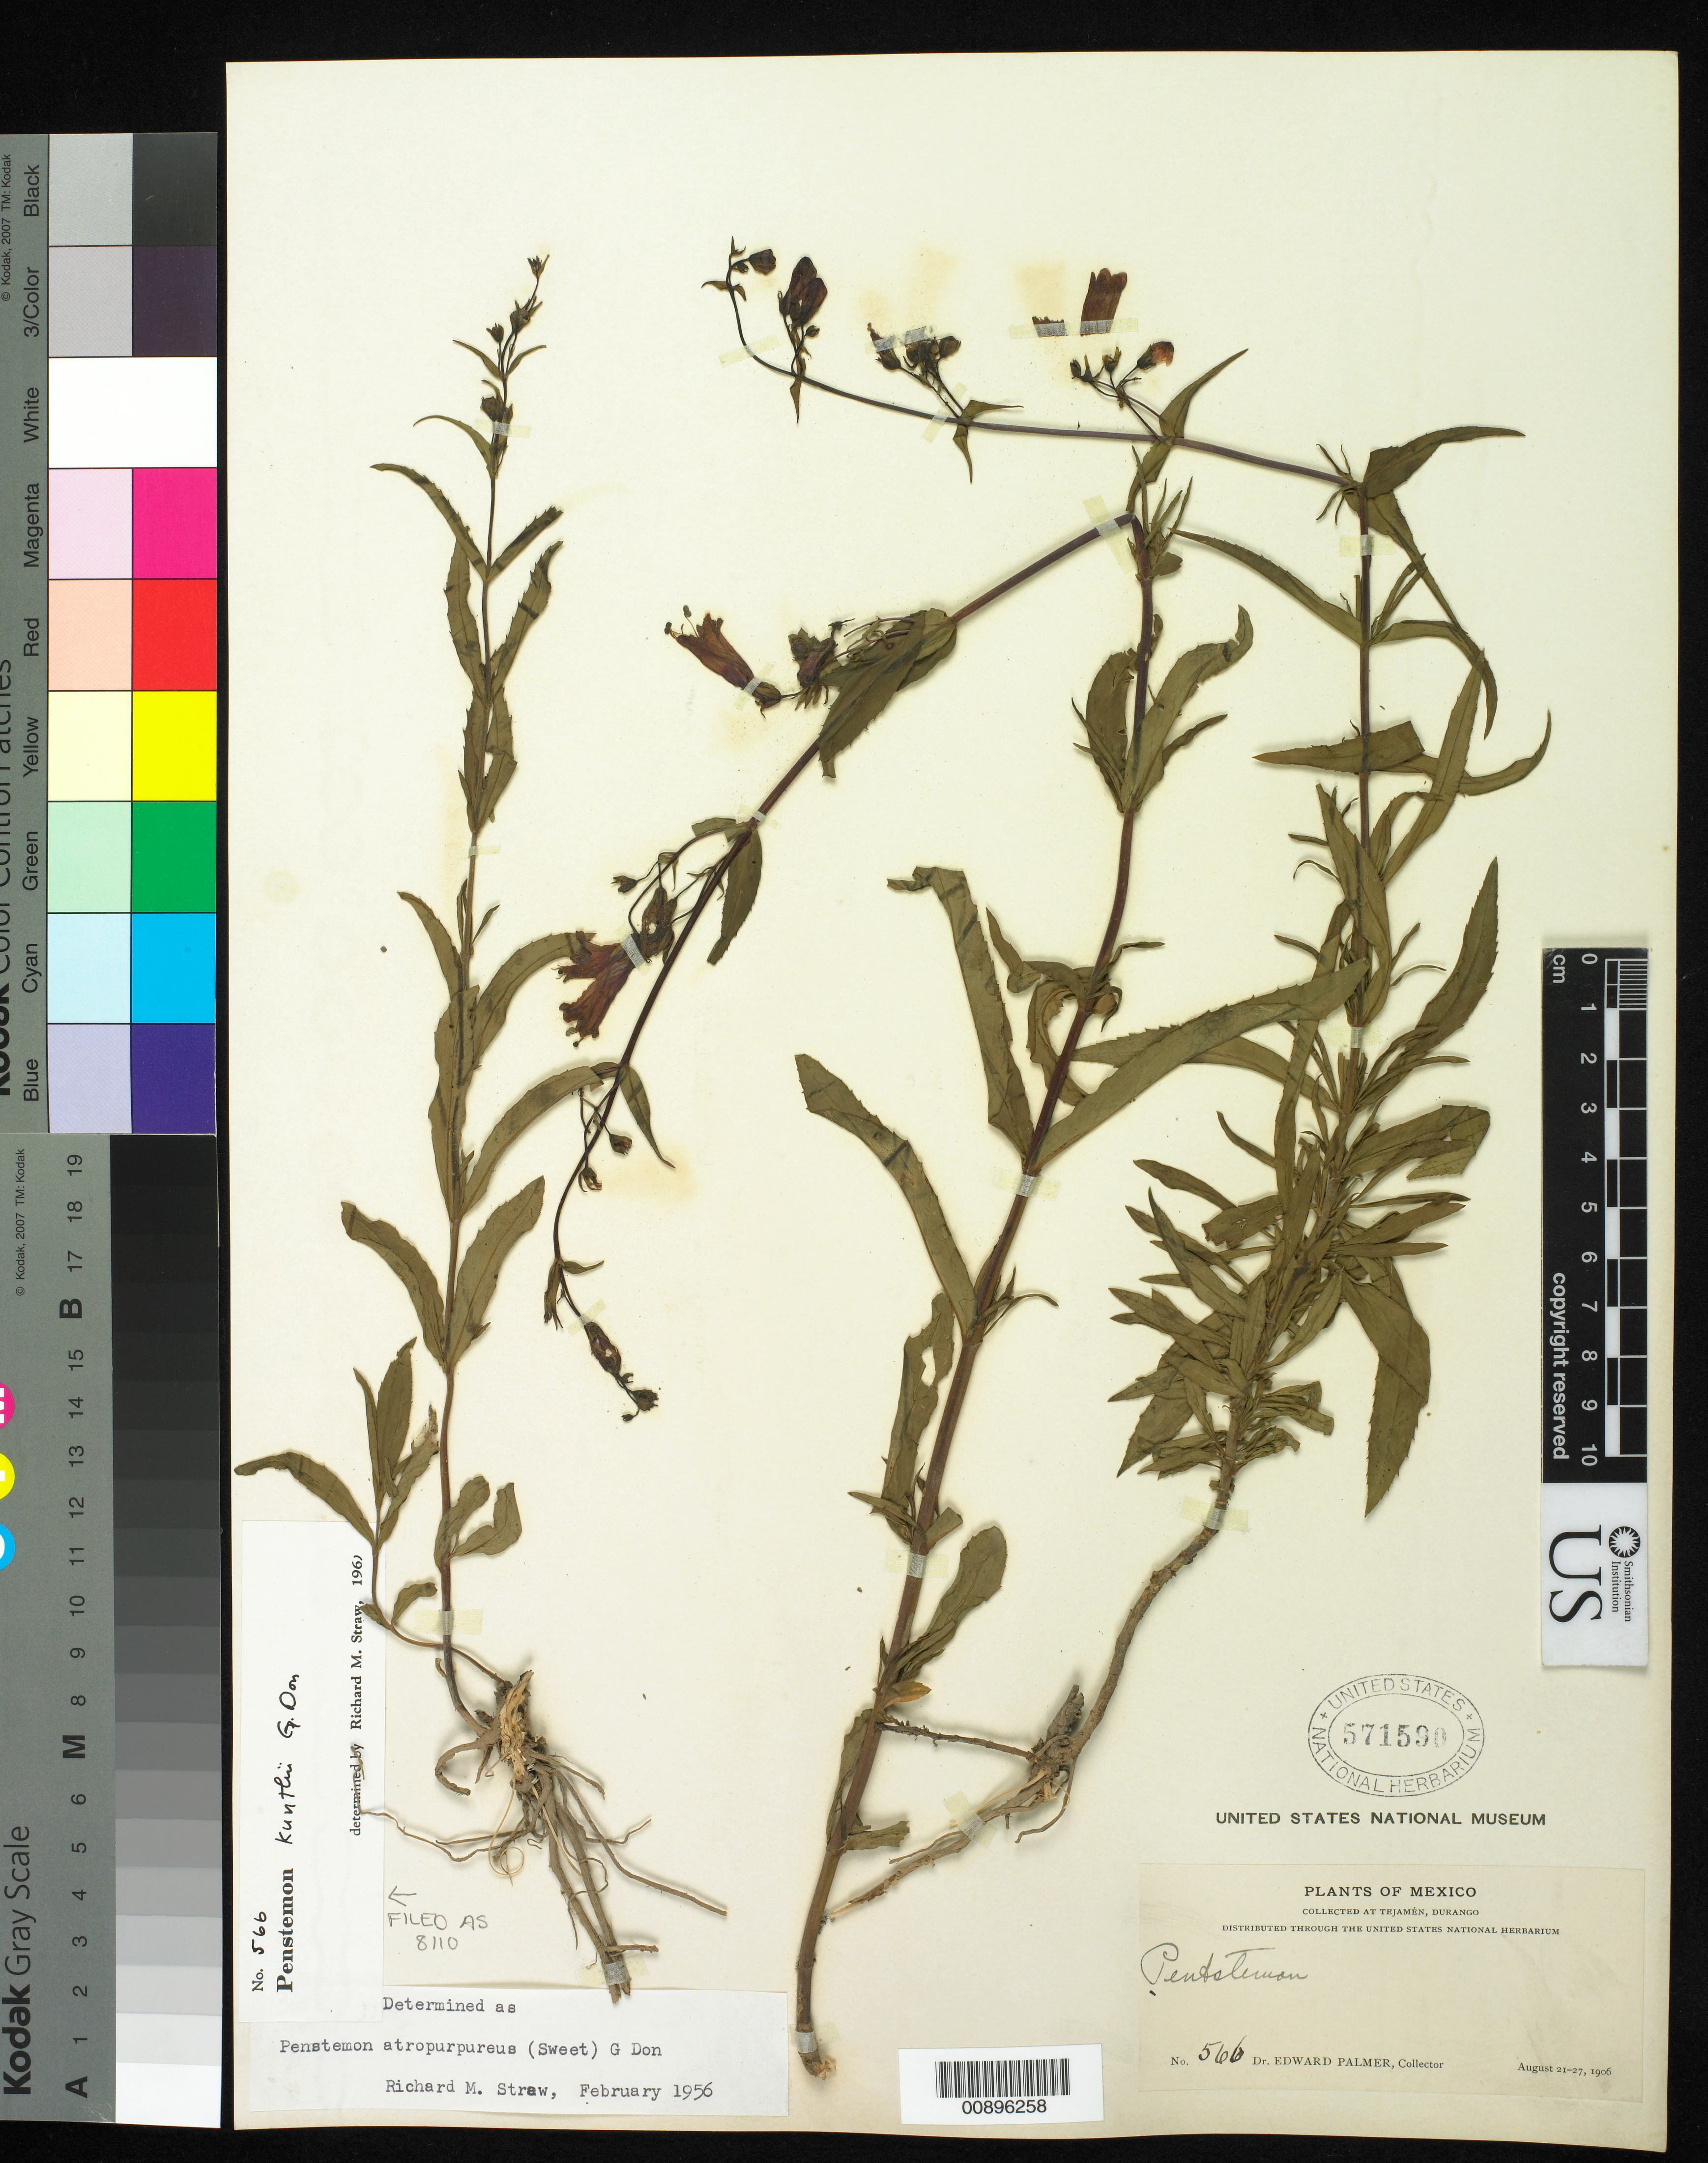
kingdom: Plantae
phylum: Tracheophyta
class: Magnoliopsida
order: Lamiales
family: Plantaginaceae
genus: Penstemon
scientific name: Penstemon kunthii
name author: G. Don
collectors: E. Palmer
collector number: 566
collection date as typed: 21 Aug 1906 to 27 Aug 1906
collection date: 1906-08-21/1906-08-27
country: Mexico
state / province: Durango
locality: Tejamén, Durango.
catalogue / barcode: US 571590